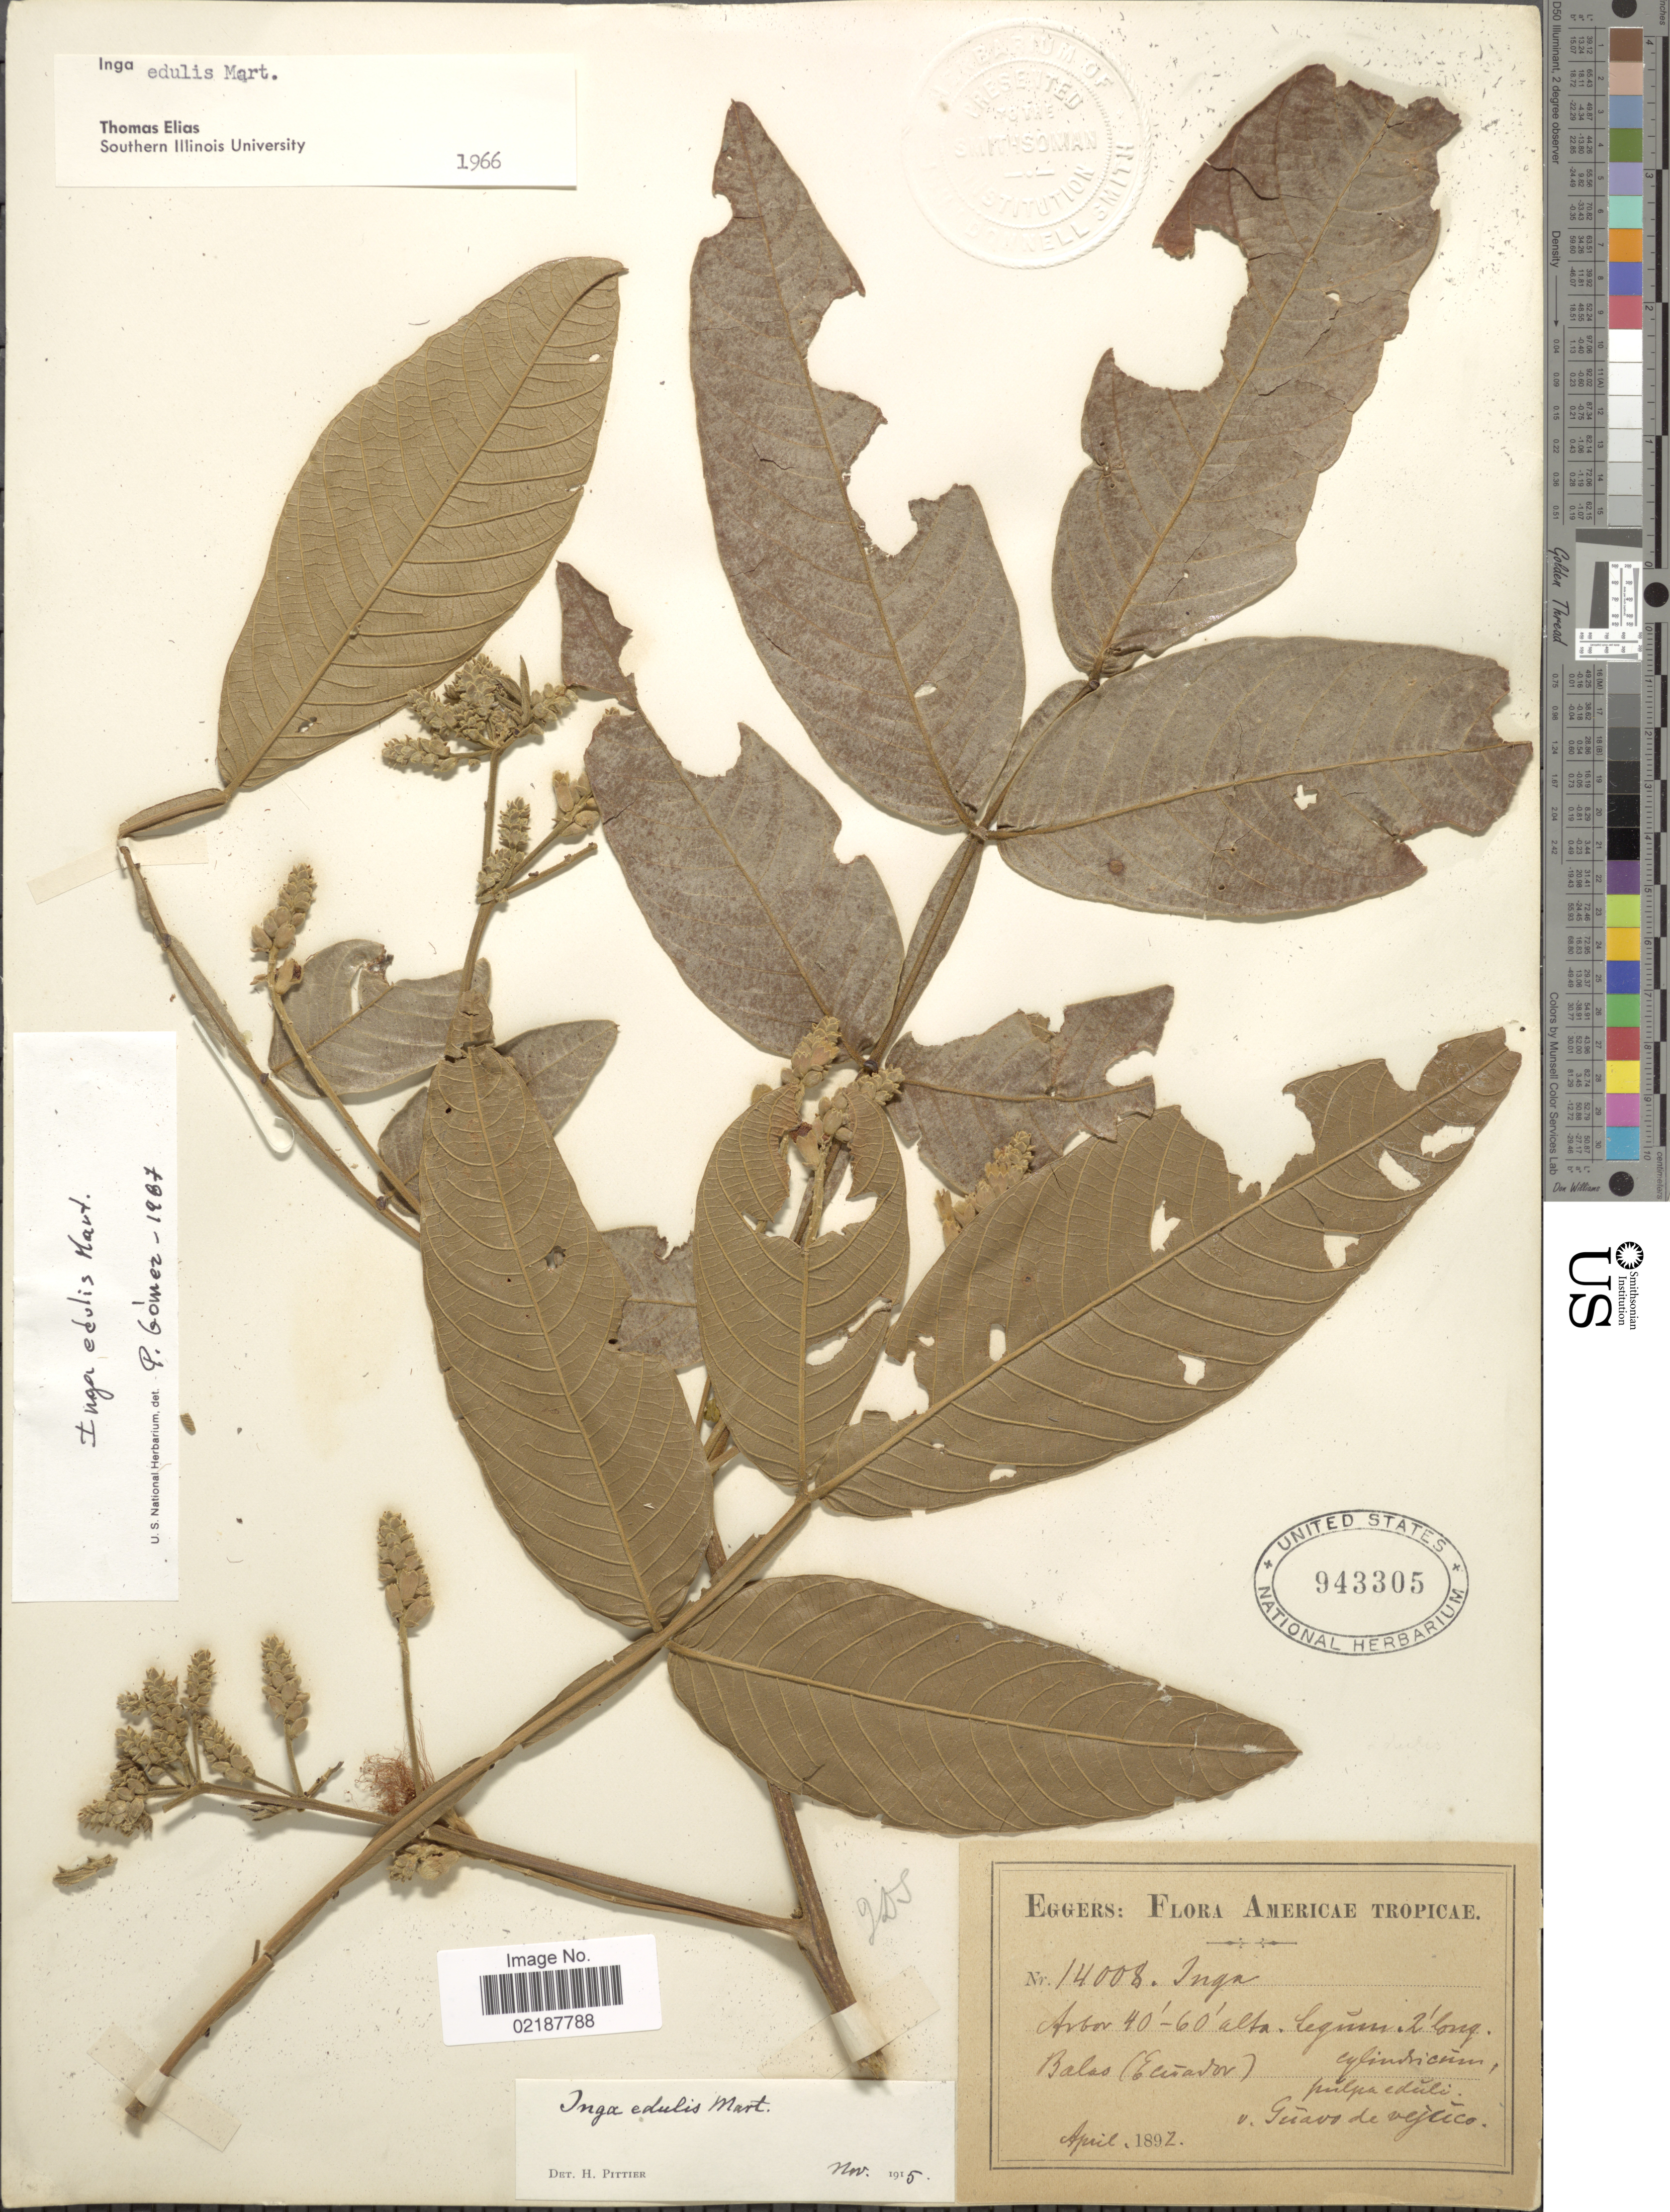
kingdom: Plantae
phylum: Tracheophyta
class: Magnoliopsida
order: Fabales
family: Fabaceae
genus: Inga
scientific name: Inga edulis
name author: Mart.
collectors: -. Eggers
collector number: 14008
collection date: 1892-04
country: Ecuador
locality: Balao.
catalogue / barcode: US 943305